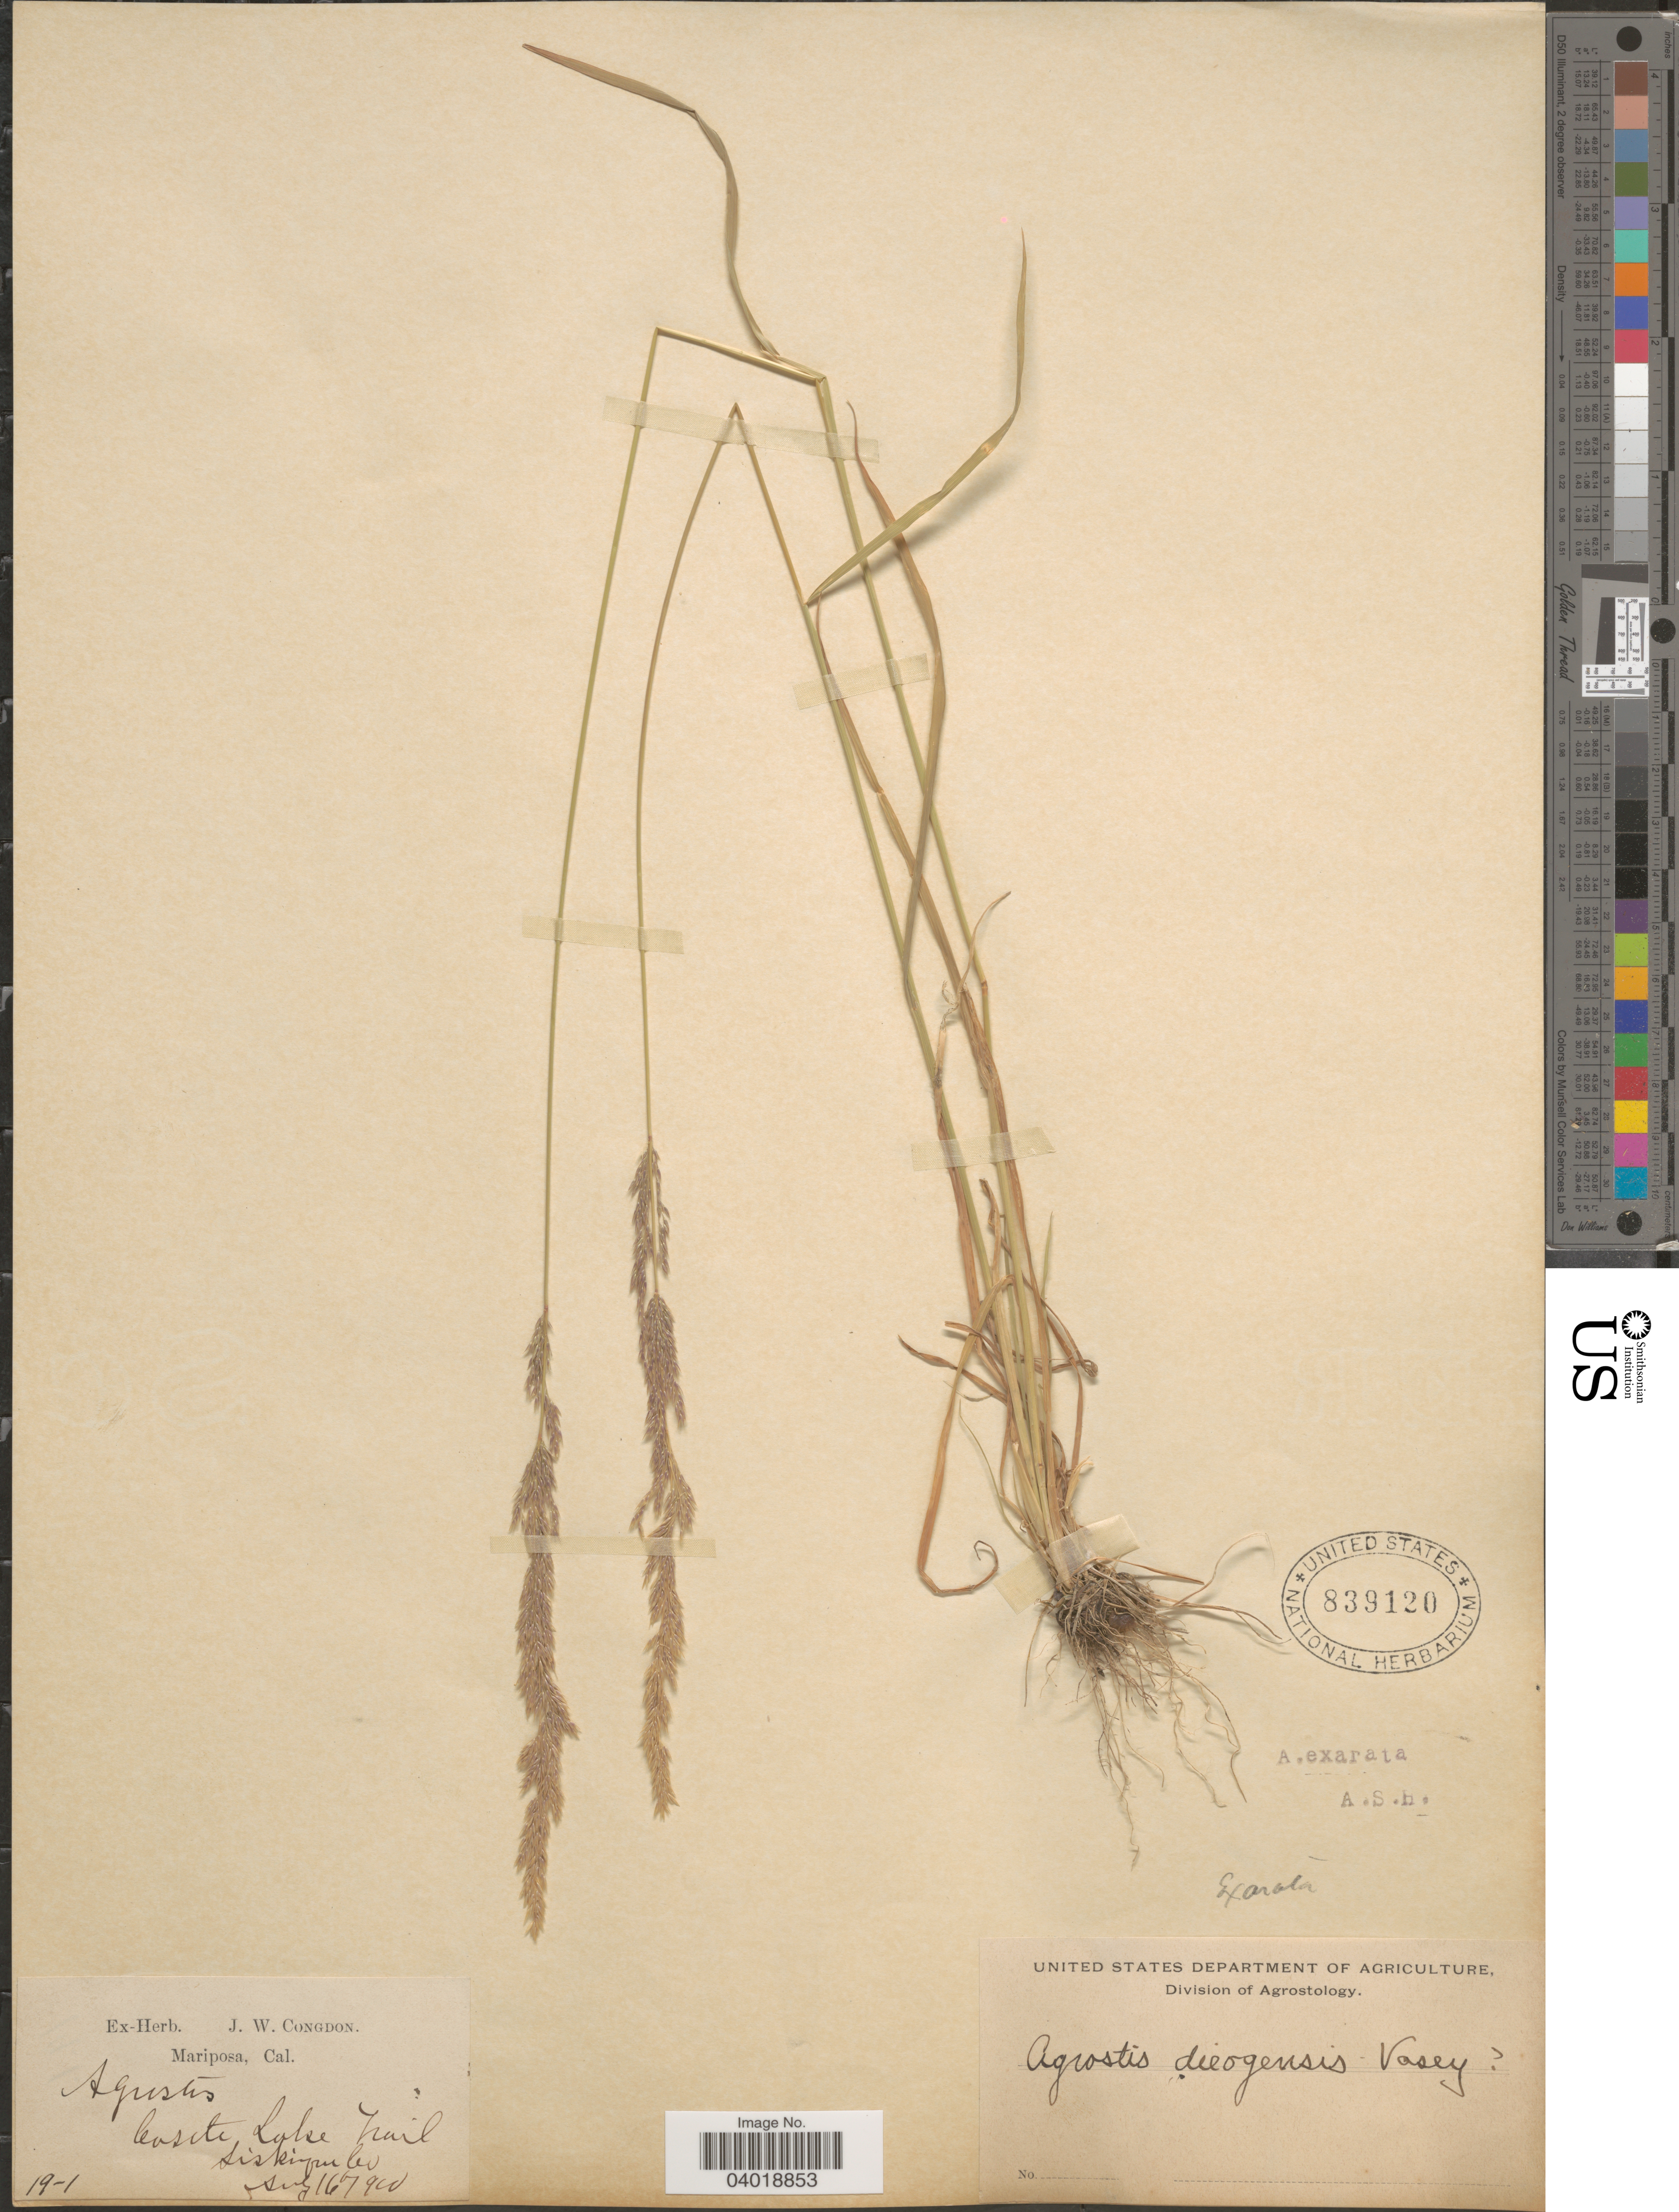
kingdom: Plantae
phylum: Tracheophyta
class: Liliopsida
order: Poales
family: Poaceae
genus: Agrostis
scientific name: Agrostis exarata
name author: Trin.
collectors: ex herb. J. W. Congdon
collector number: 19-1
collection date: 1910-08-16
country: United States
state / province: California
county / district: Siskiyou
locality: Mariposa. Casete Lake Trail. Siskiyou Co.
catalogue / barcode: US 839120